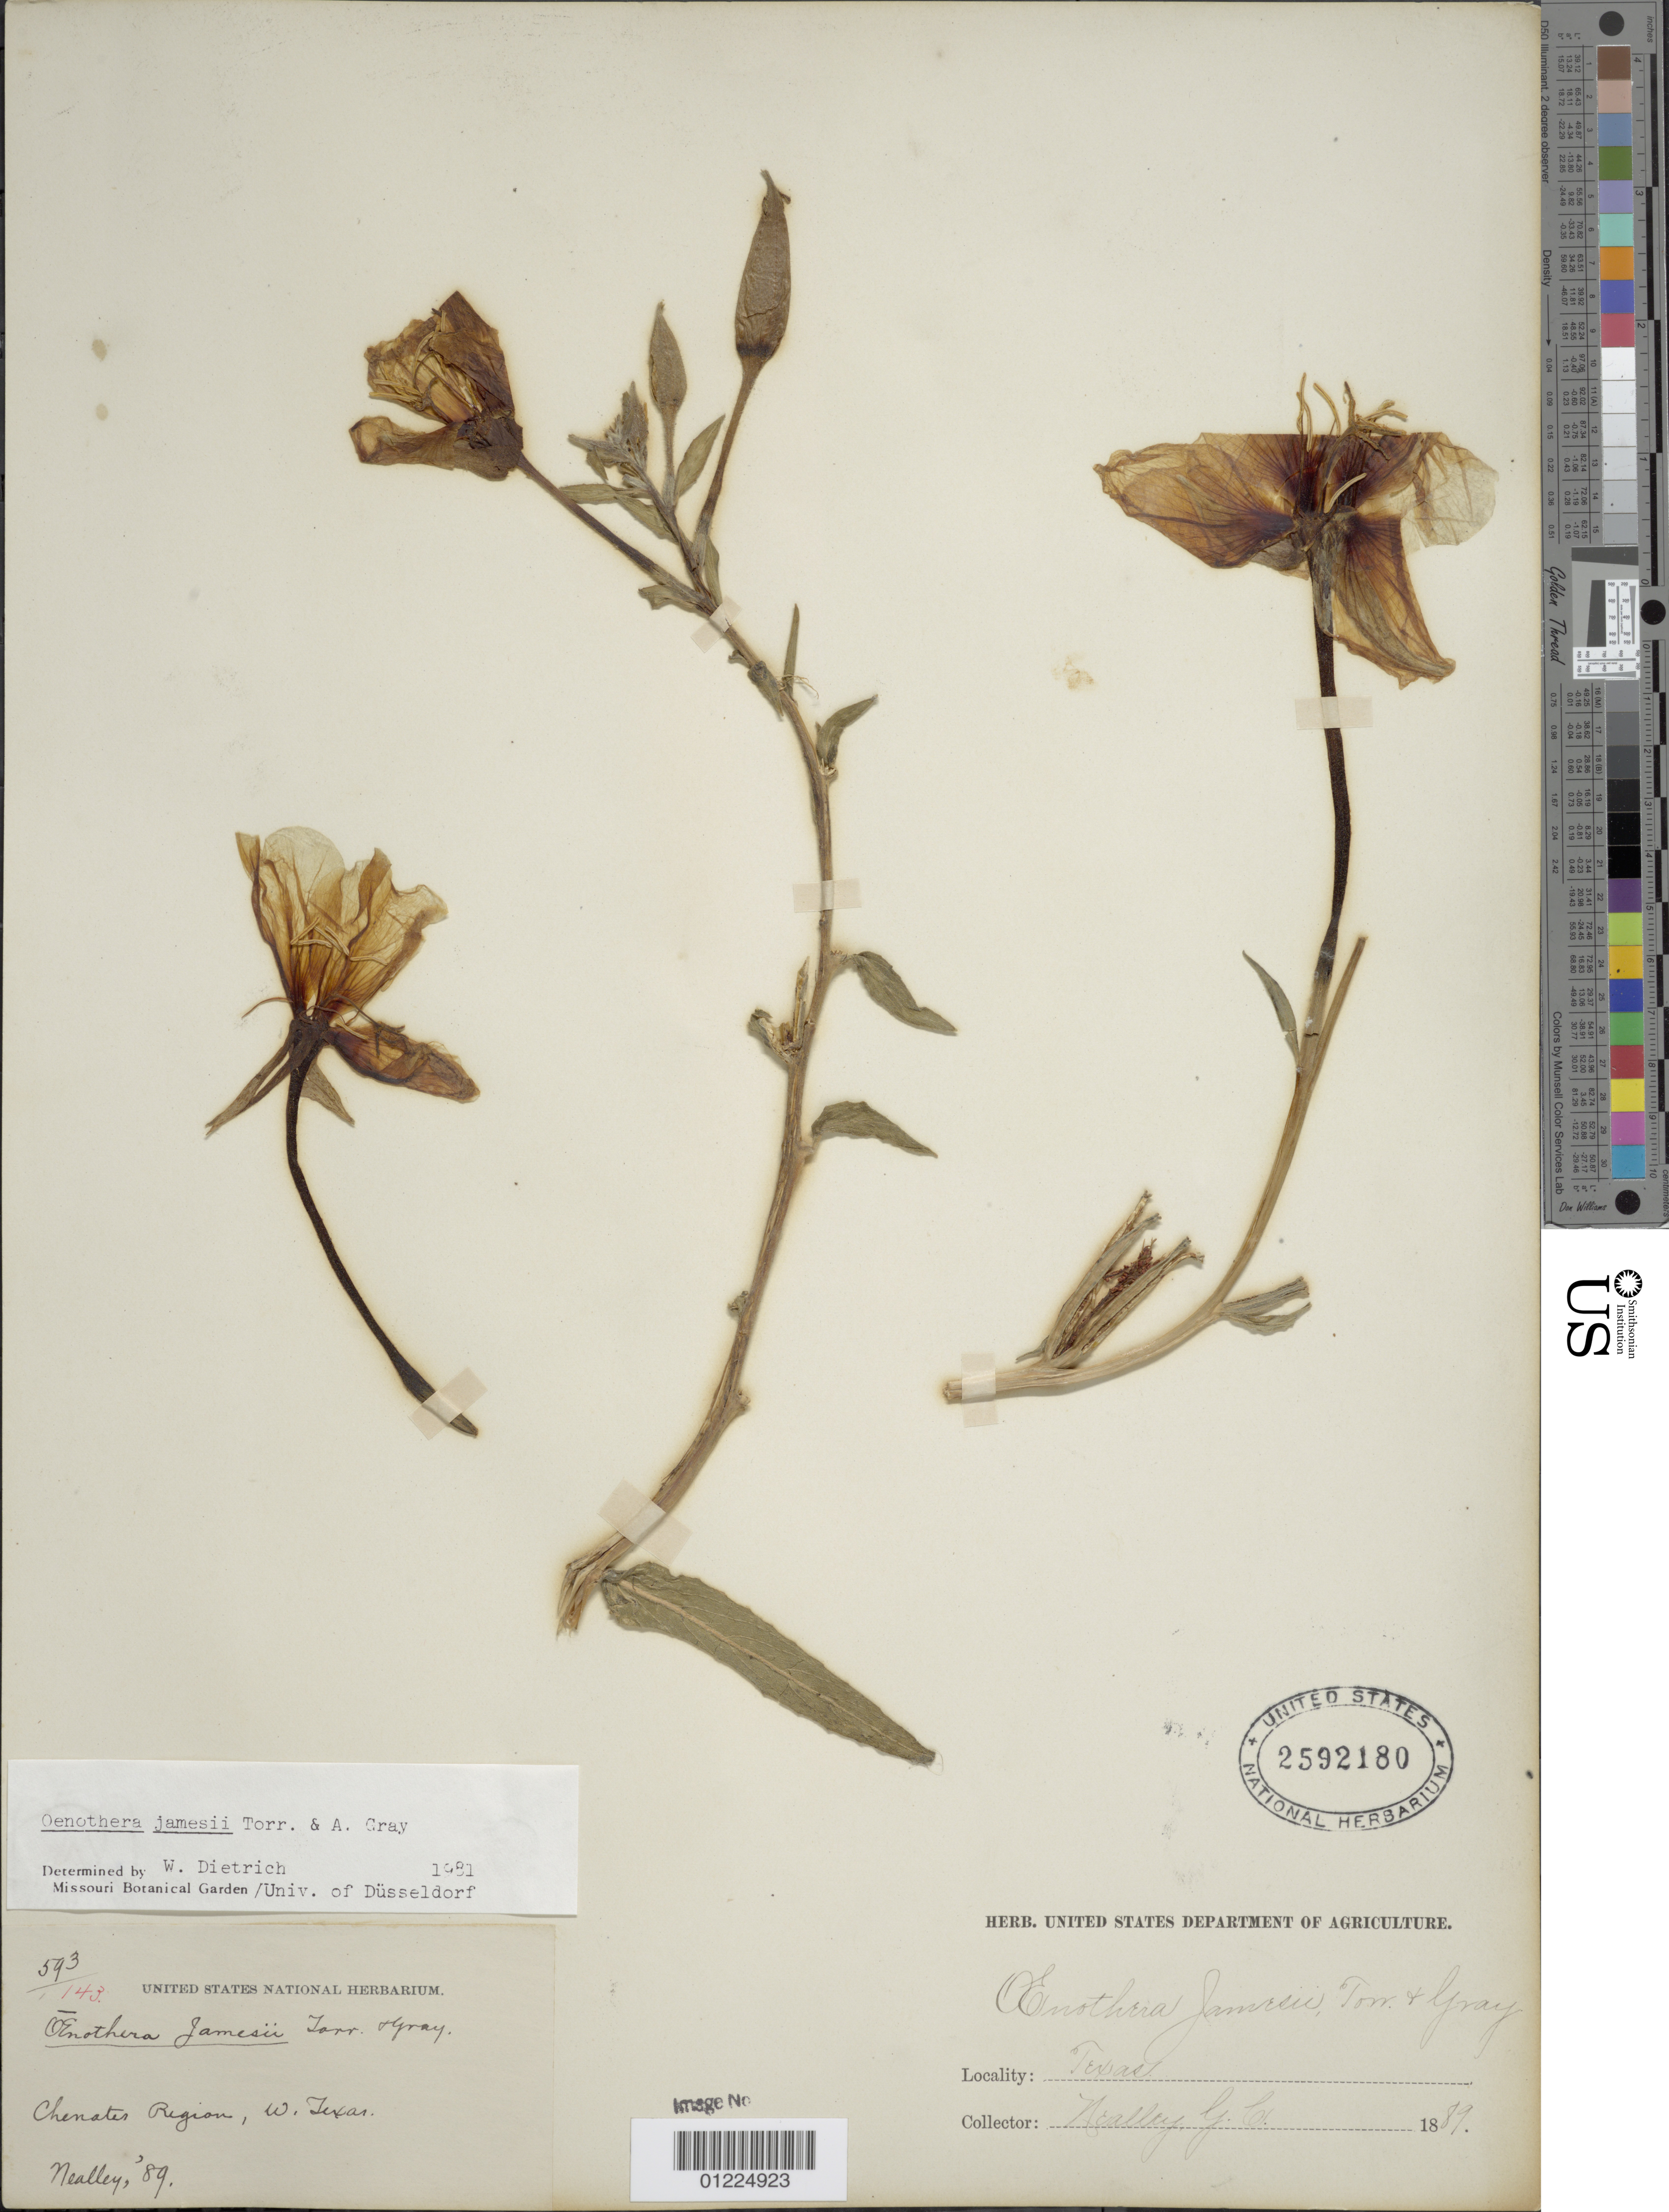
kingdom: Plantae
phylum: Tracheophyta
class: Magnoliopsida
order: Myrtales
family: Onagraceae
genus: Oenothera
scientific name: Oenothera jamesii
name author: Torr. & A. Gray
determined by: Dietrich, W.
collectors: G. C. Nealley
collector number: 593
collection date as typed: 1889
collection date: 1889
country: United States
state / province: Texas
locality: Chenater region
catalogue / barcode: US 2592180